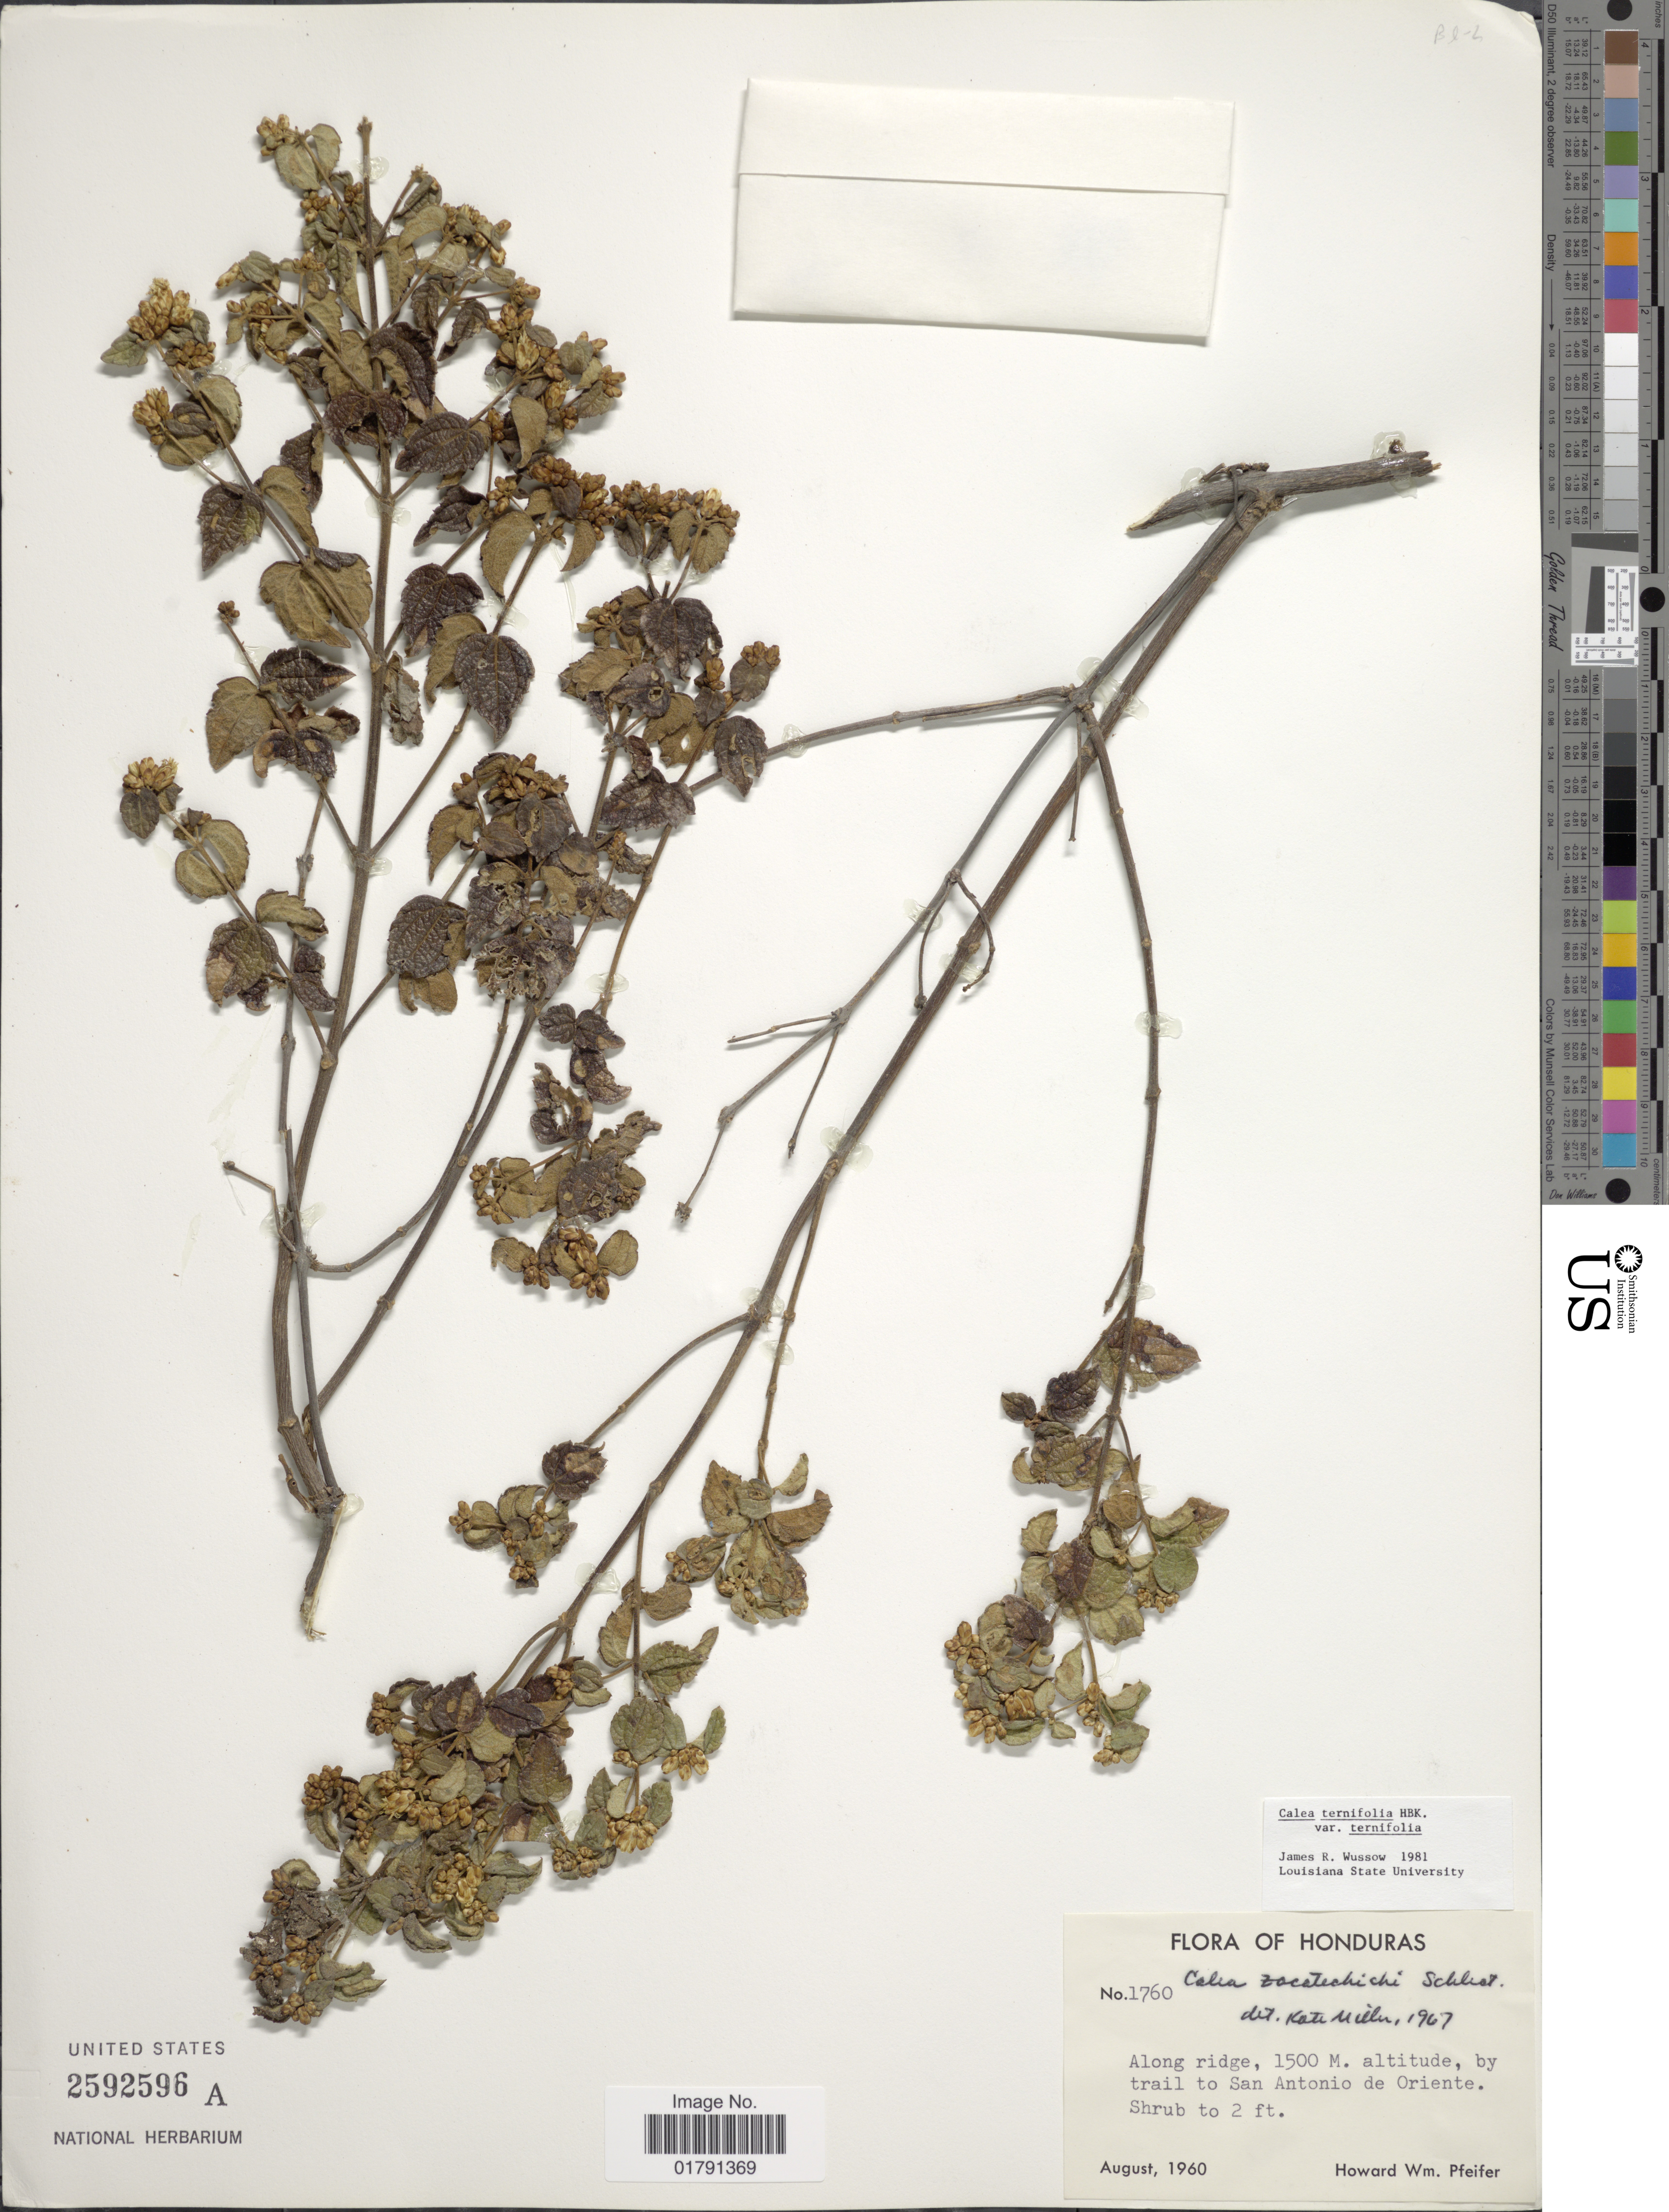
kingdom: Plantae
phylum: Tracheophyta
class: Magnoliopsida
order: Asterales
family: Asteraceae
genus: Calea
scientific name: Calea ternifolia Oliv., hom. illeg.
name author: Oliv.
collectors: H. W. Pfeifer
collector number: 1760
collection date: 1960-08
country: Honduras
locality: Trail to San Antonio de Oriente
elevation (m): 1500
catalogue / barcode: US 2592596A